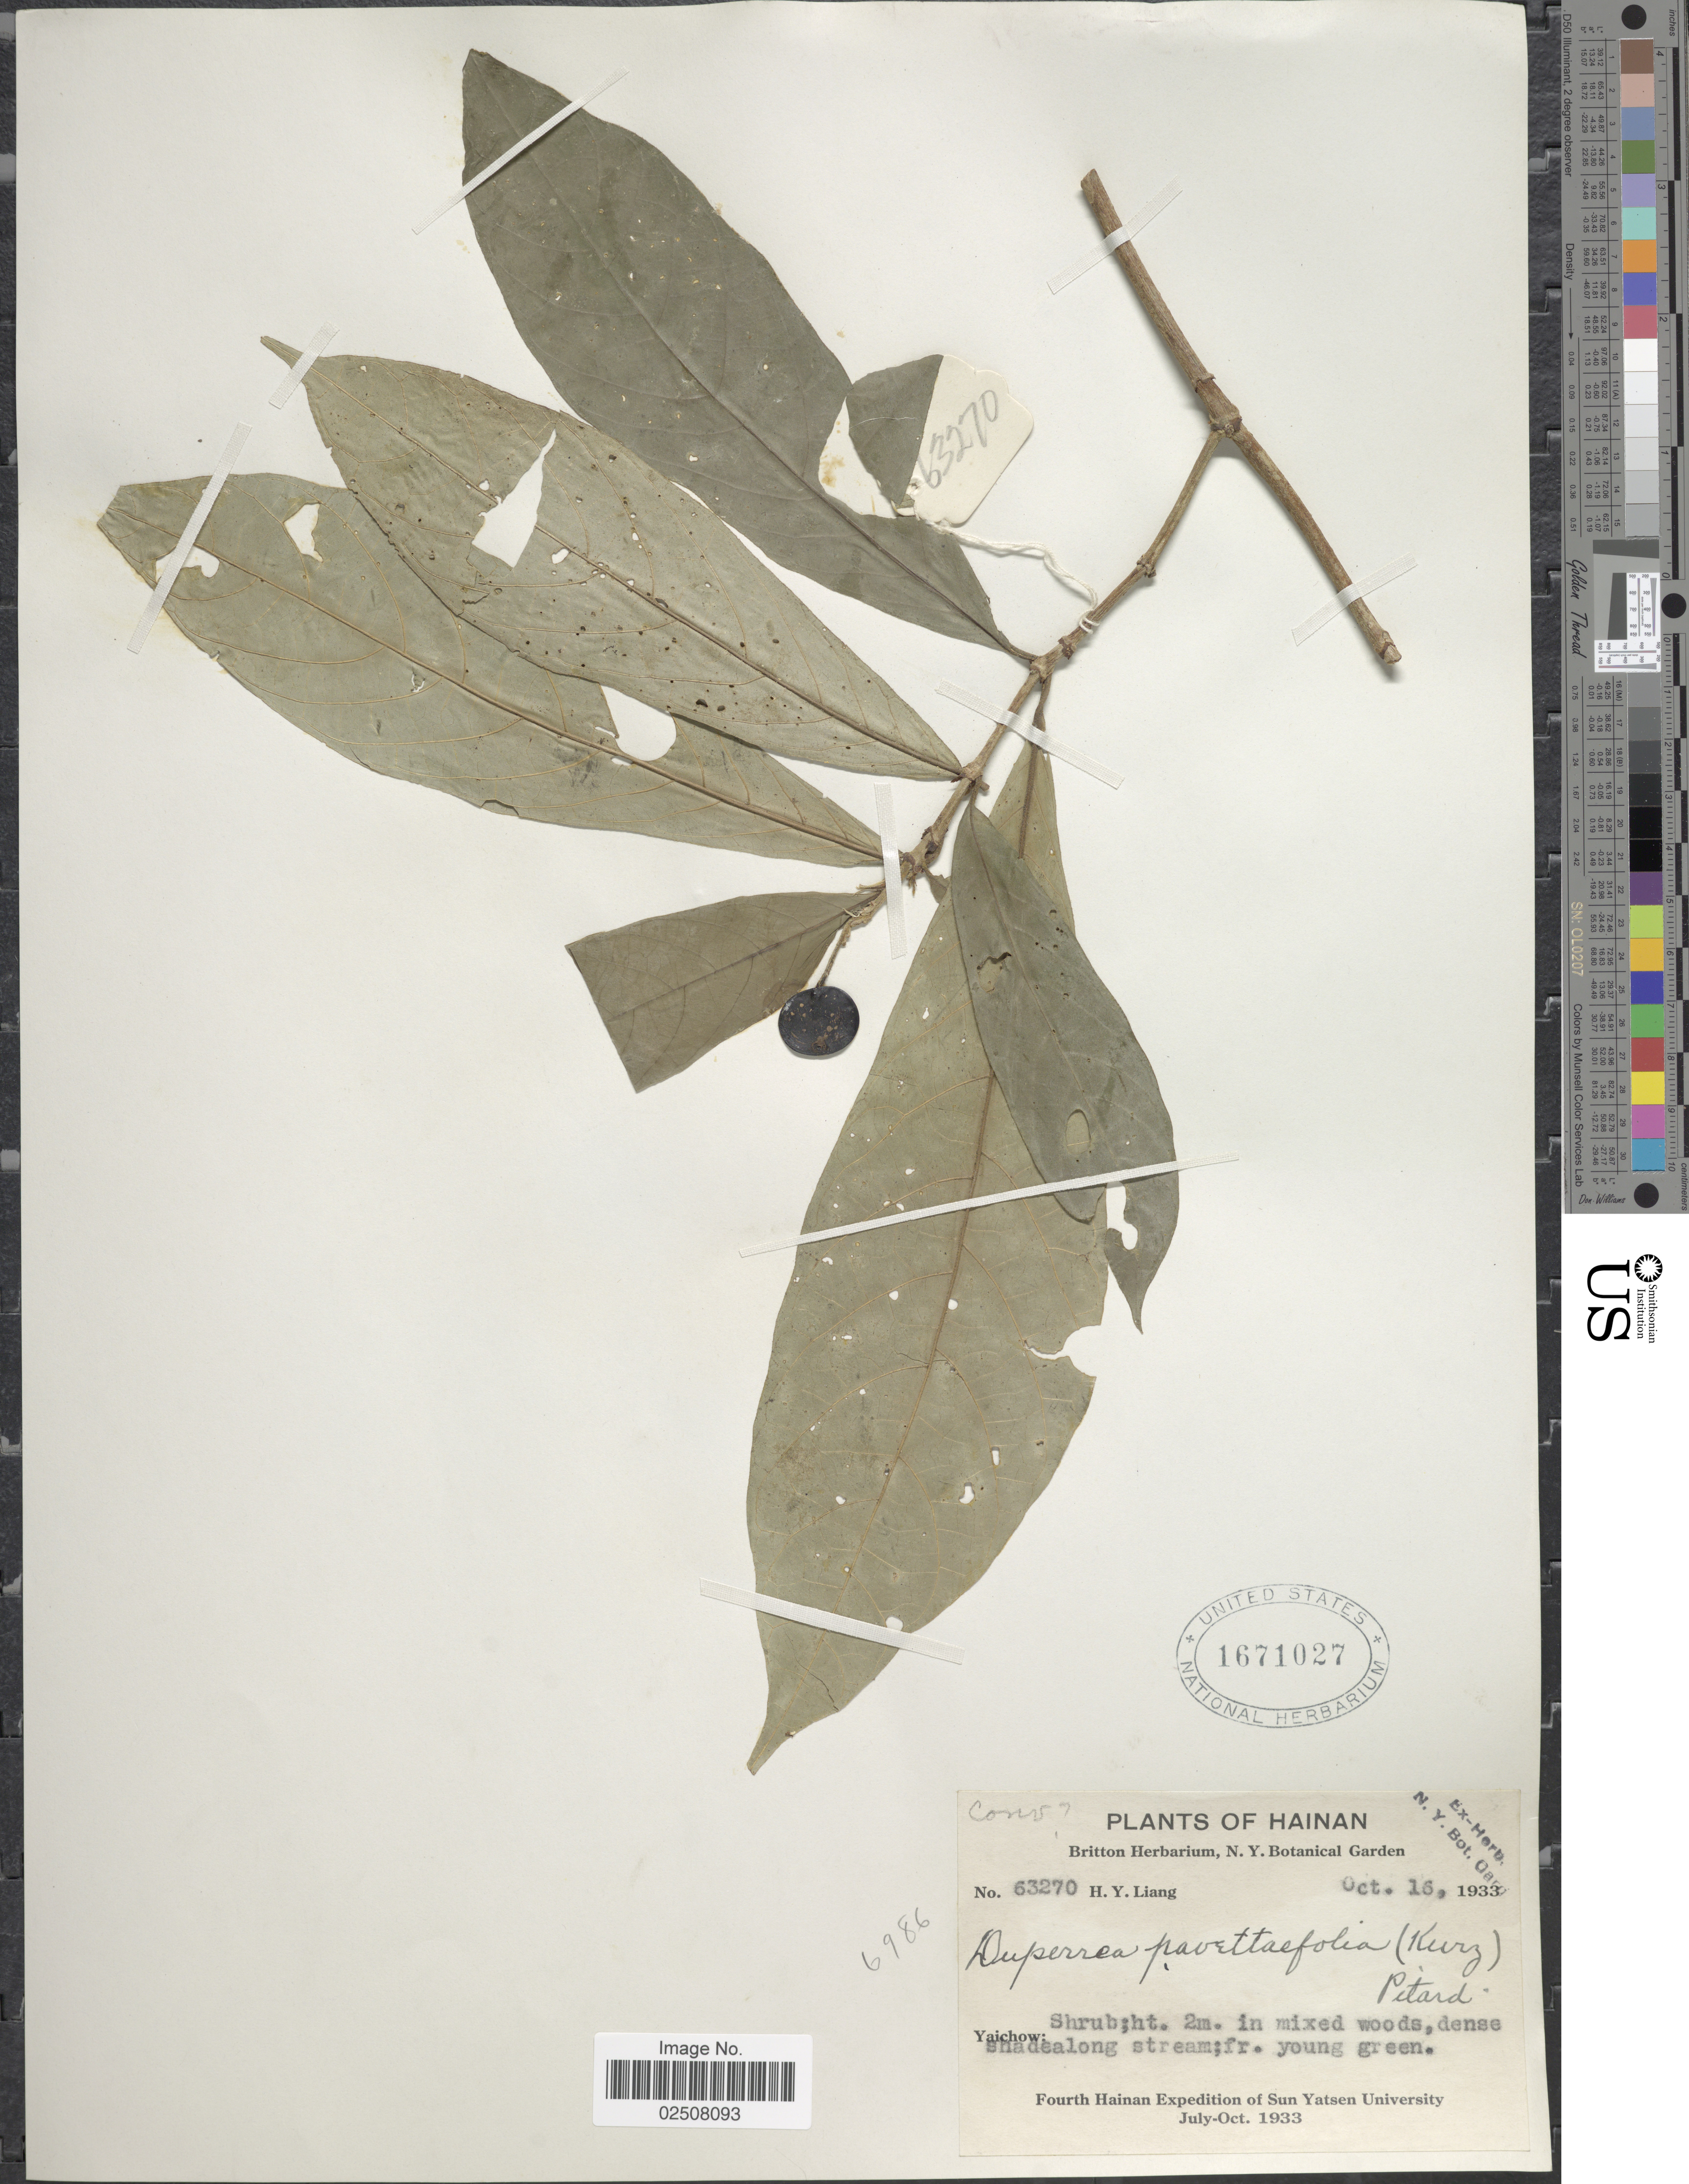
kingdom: Plantae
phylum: Tracheophyta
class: Magnoliopsida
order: Gentianales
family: Rubiaceae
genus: Duperrea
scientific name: Duperrea pavettifolia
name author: (Kurz) Pit.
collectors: H. Y. Liang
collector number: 63270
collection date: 1933-10-16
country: China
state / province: Hainan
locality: Yaichow: in mixed woods, dense shade along stream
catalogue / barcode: US 1671027